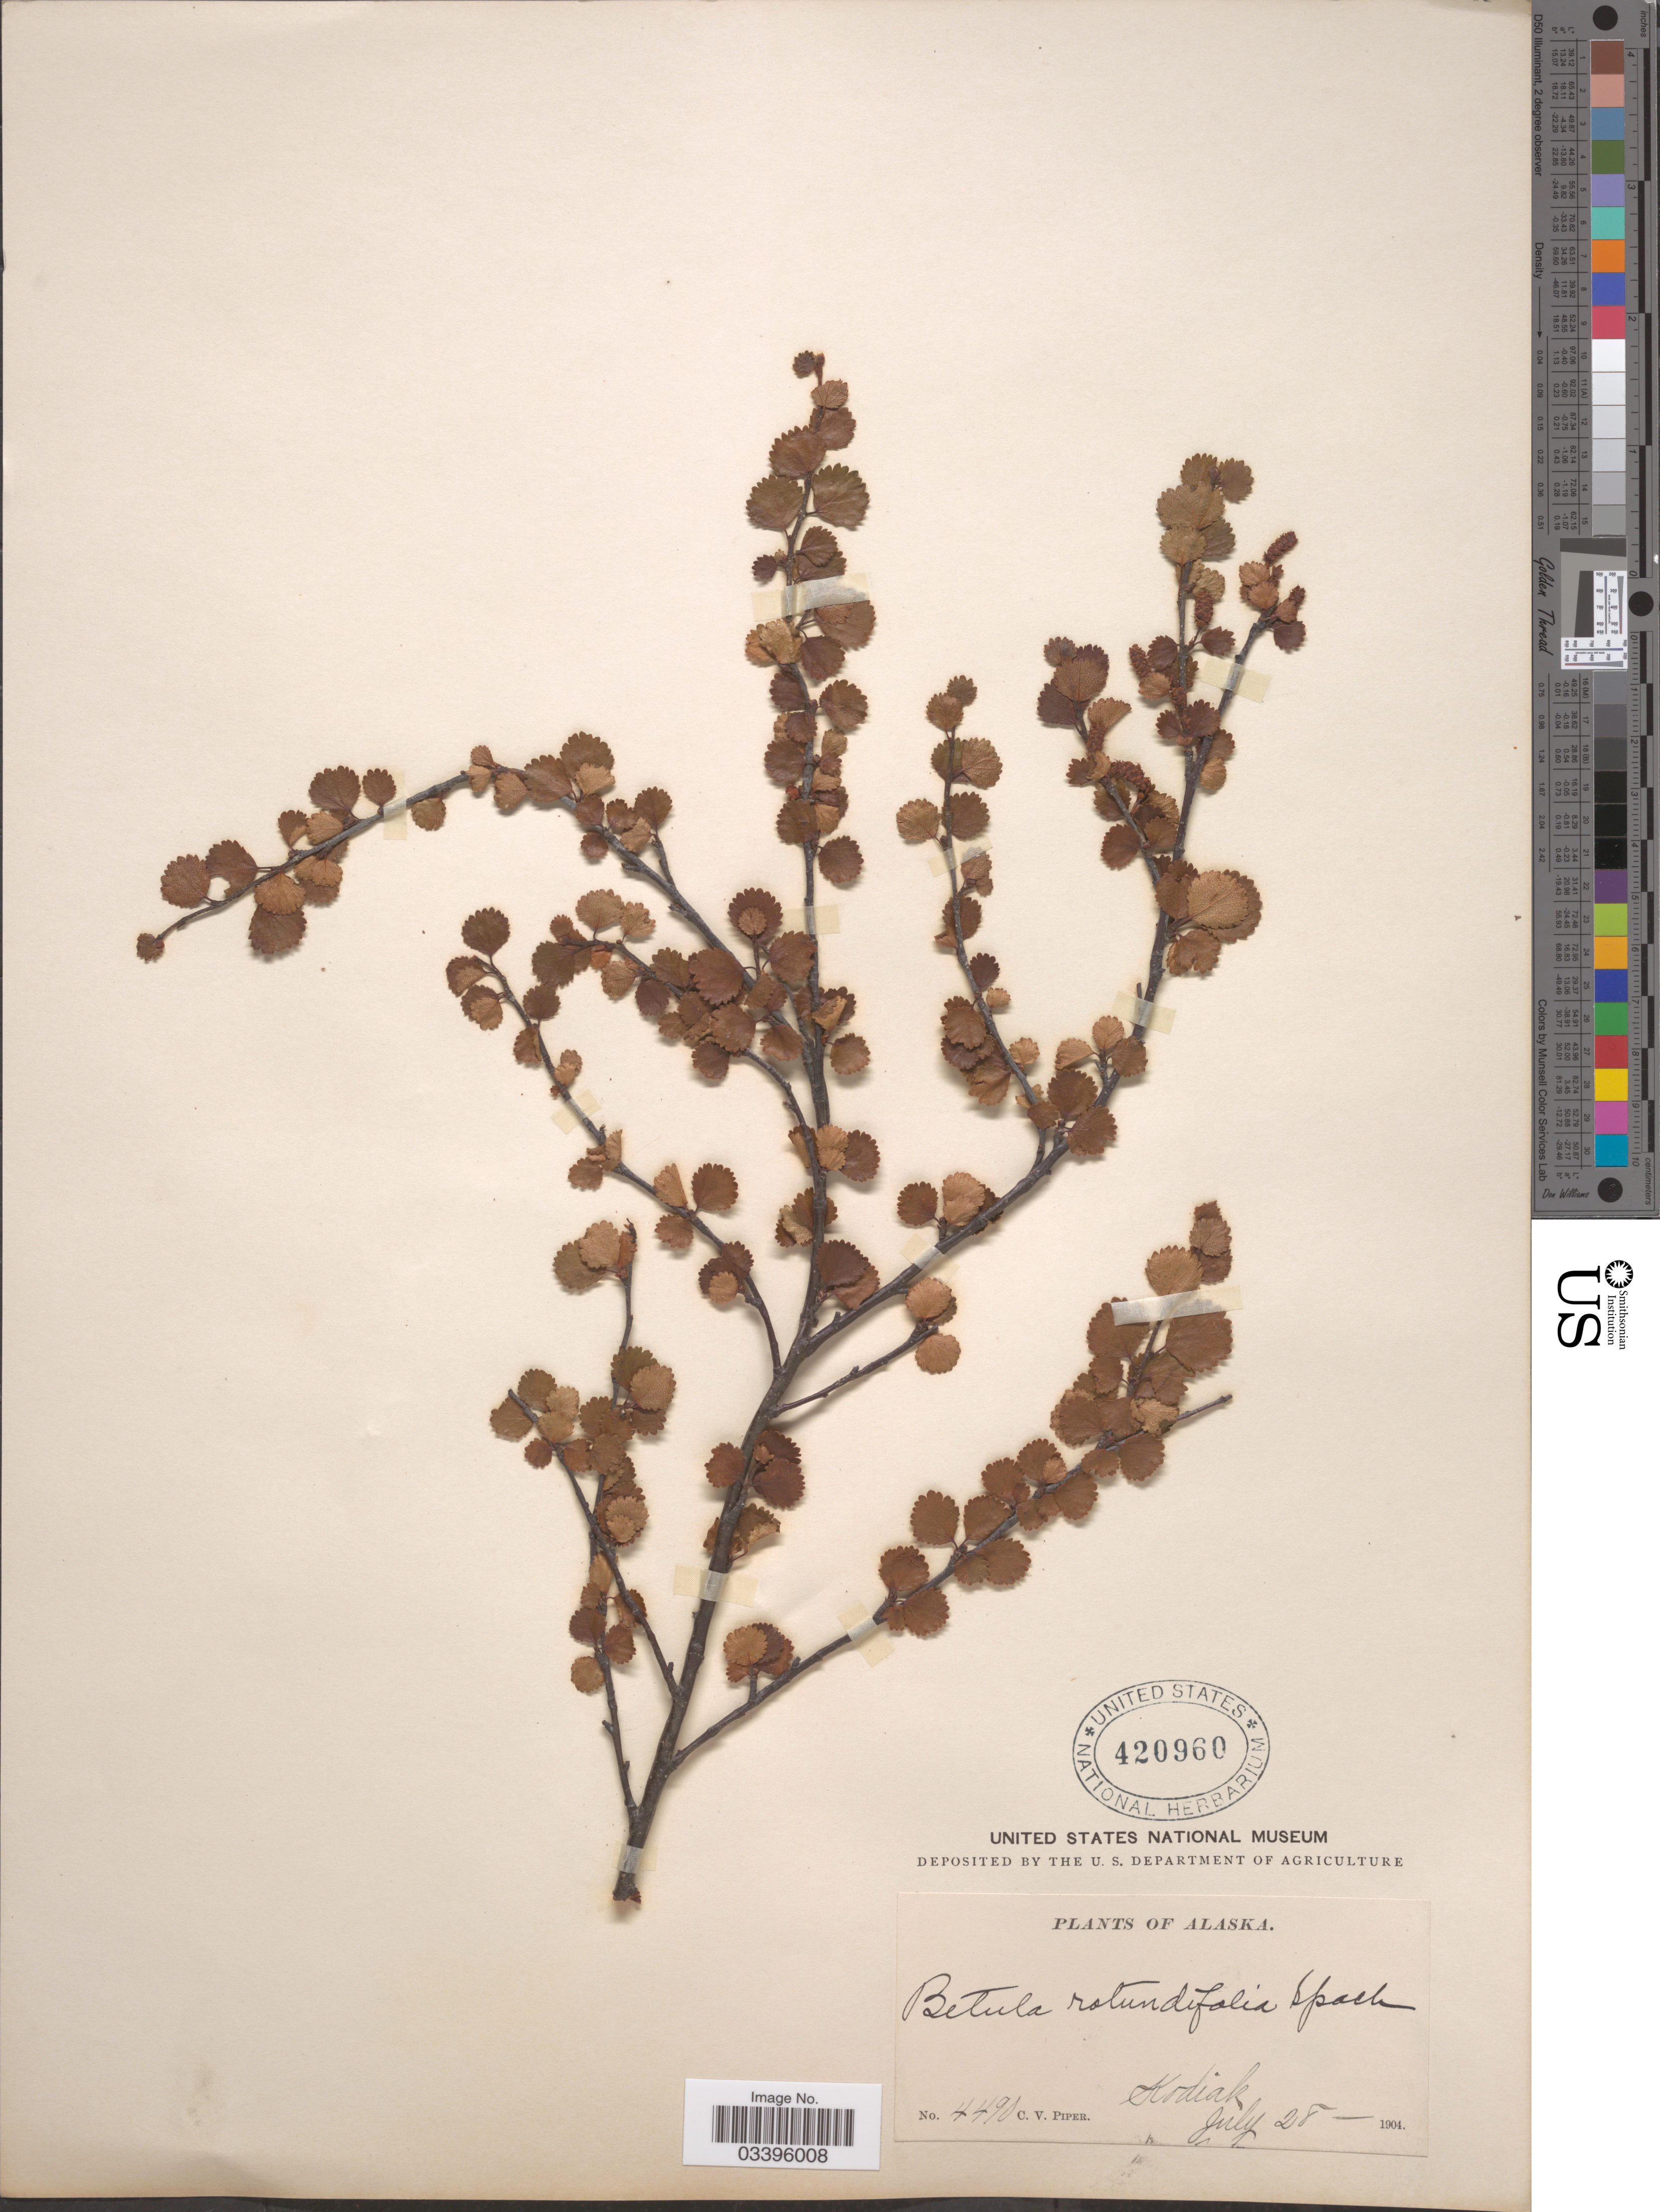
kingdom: Plantae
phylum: Tracheophyta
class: Magnoliopsida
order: Fagales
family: Betulaceae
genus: Betula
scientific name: Betula nana subsp. exilis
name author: L.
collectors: C. V. Piper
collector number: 4490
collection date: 1904-07-28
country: United States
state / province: Alaska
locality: Kodiak.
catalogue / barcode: US 420960